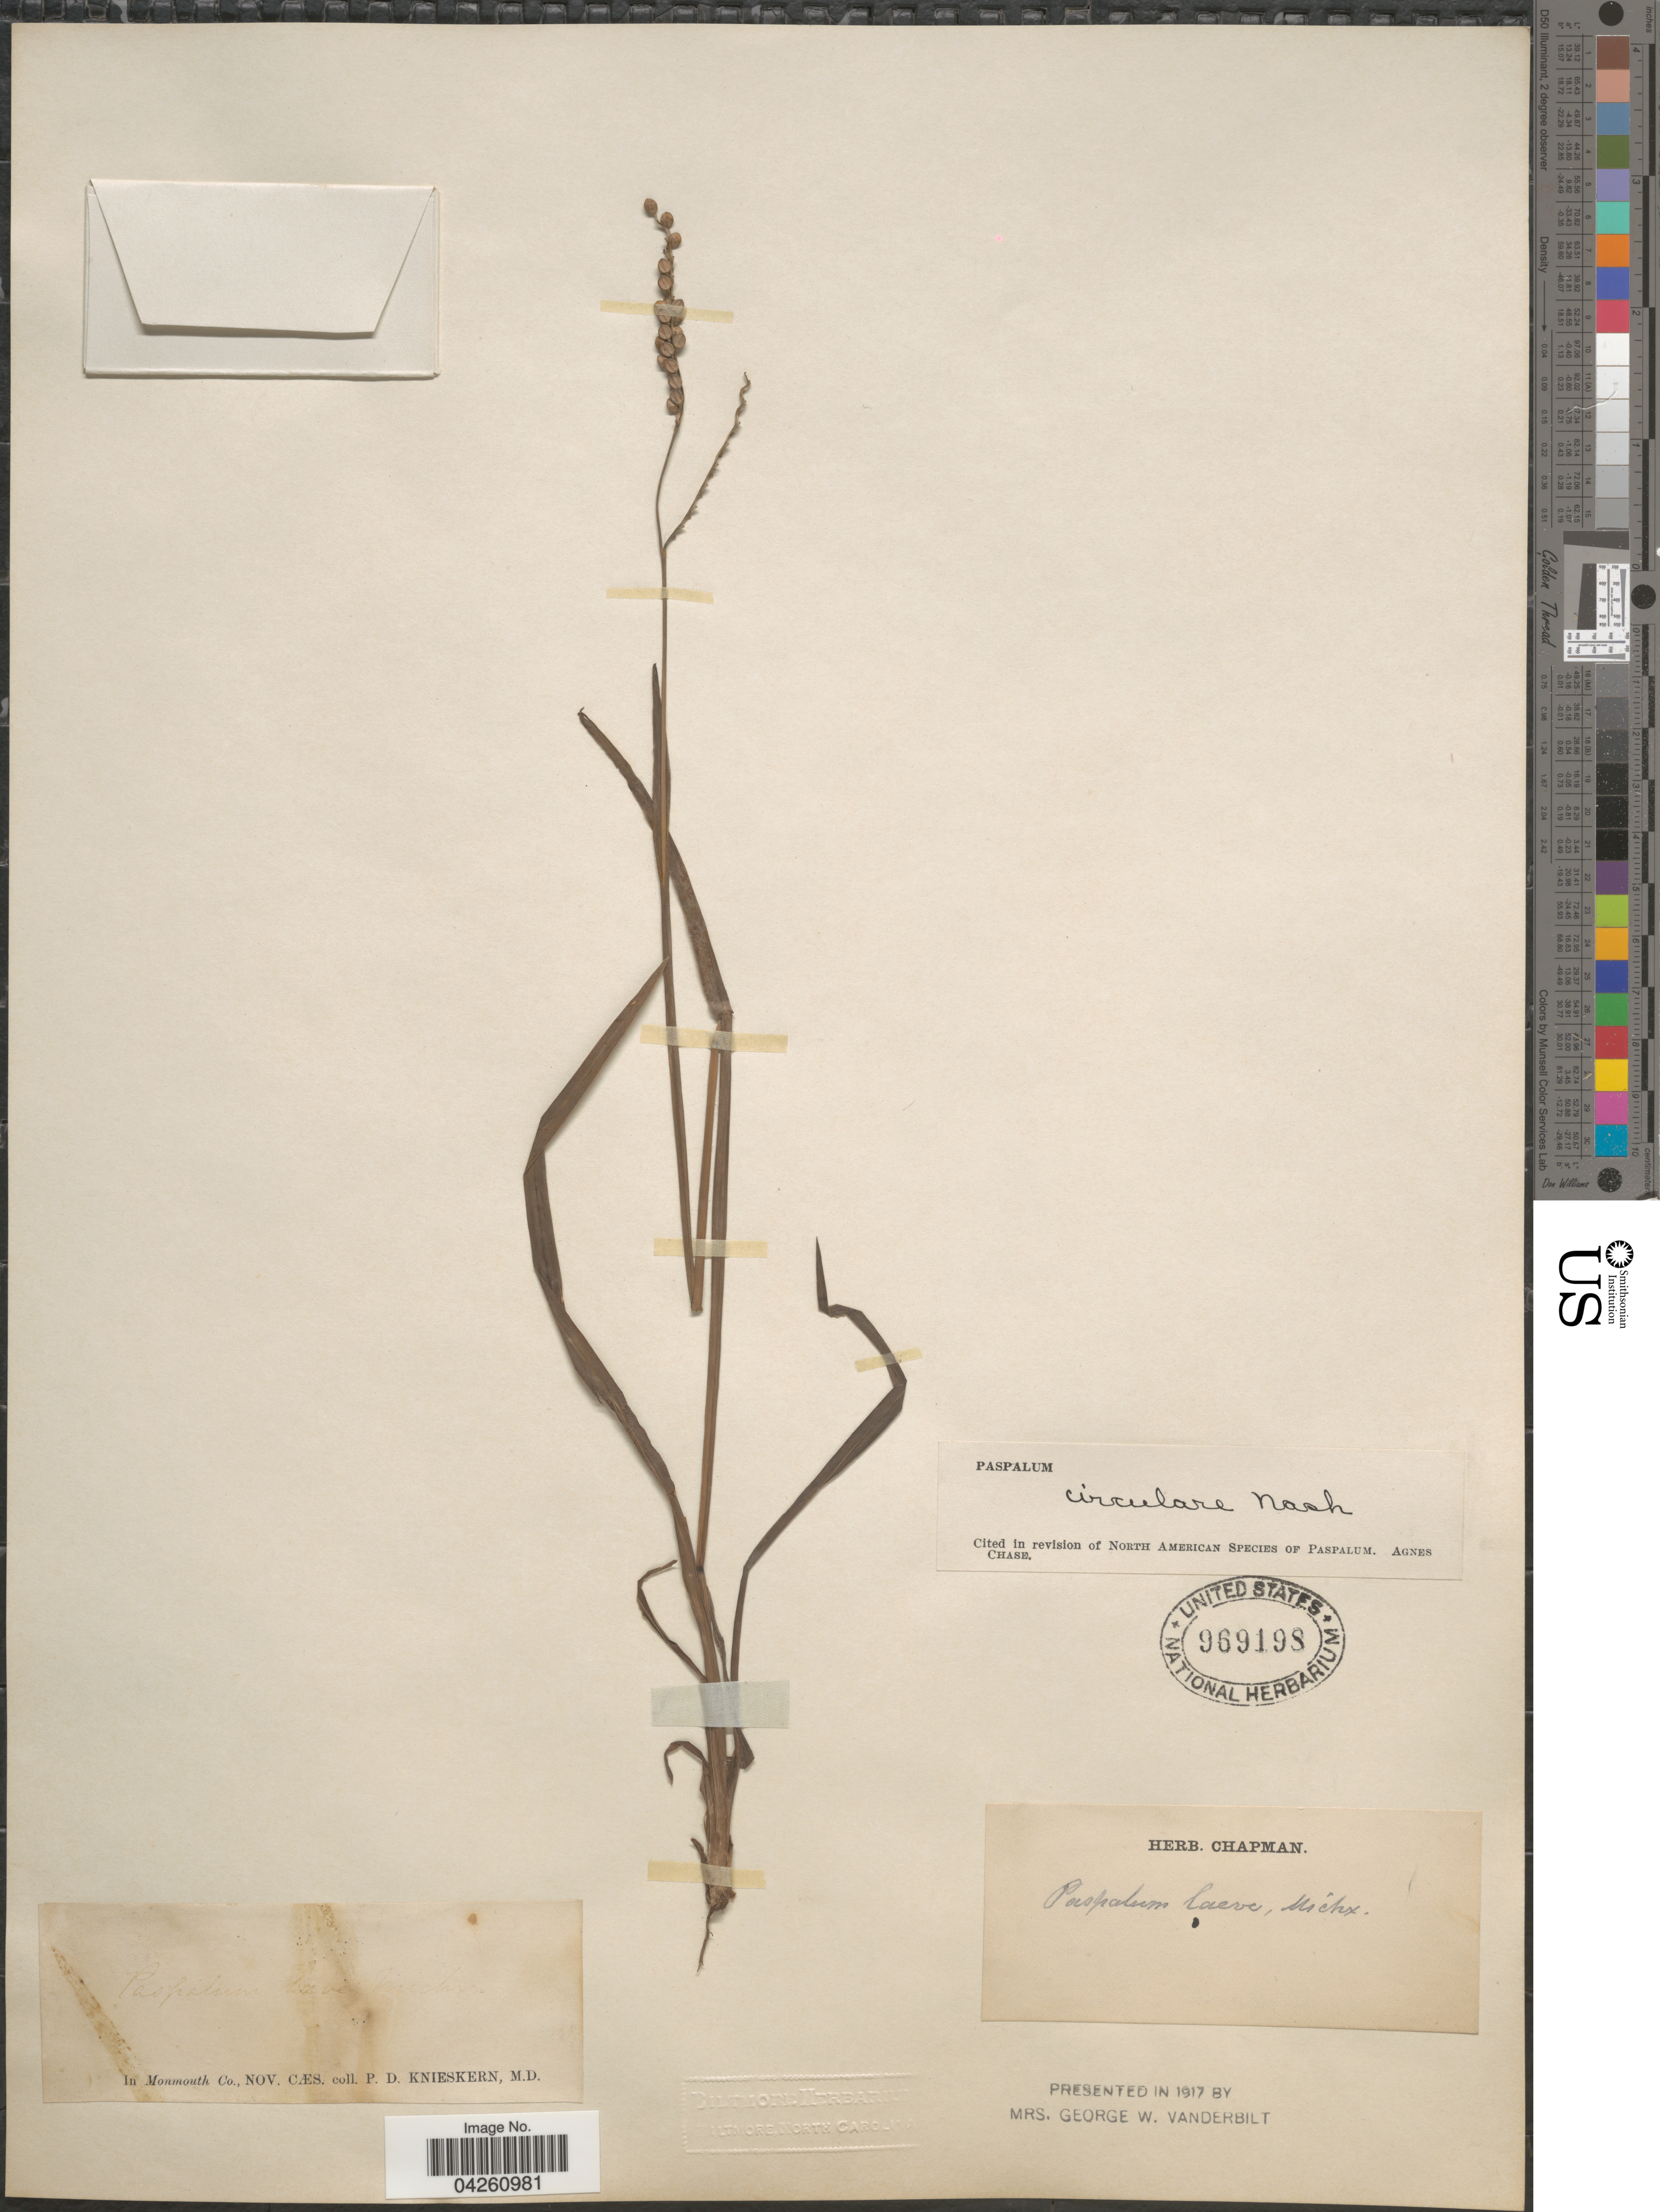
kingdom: Plantae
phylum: Tracheophyta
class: Liliopsida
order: Poales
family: Poaceae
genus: Paspalum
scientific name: Paspalum circulare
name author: Nash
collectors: P. D. Knieskern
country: United States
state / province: New Jersey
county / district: Monmouth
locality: In Monmouth Co., Nov. Cæs.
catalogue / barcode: US 969198